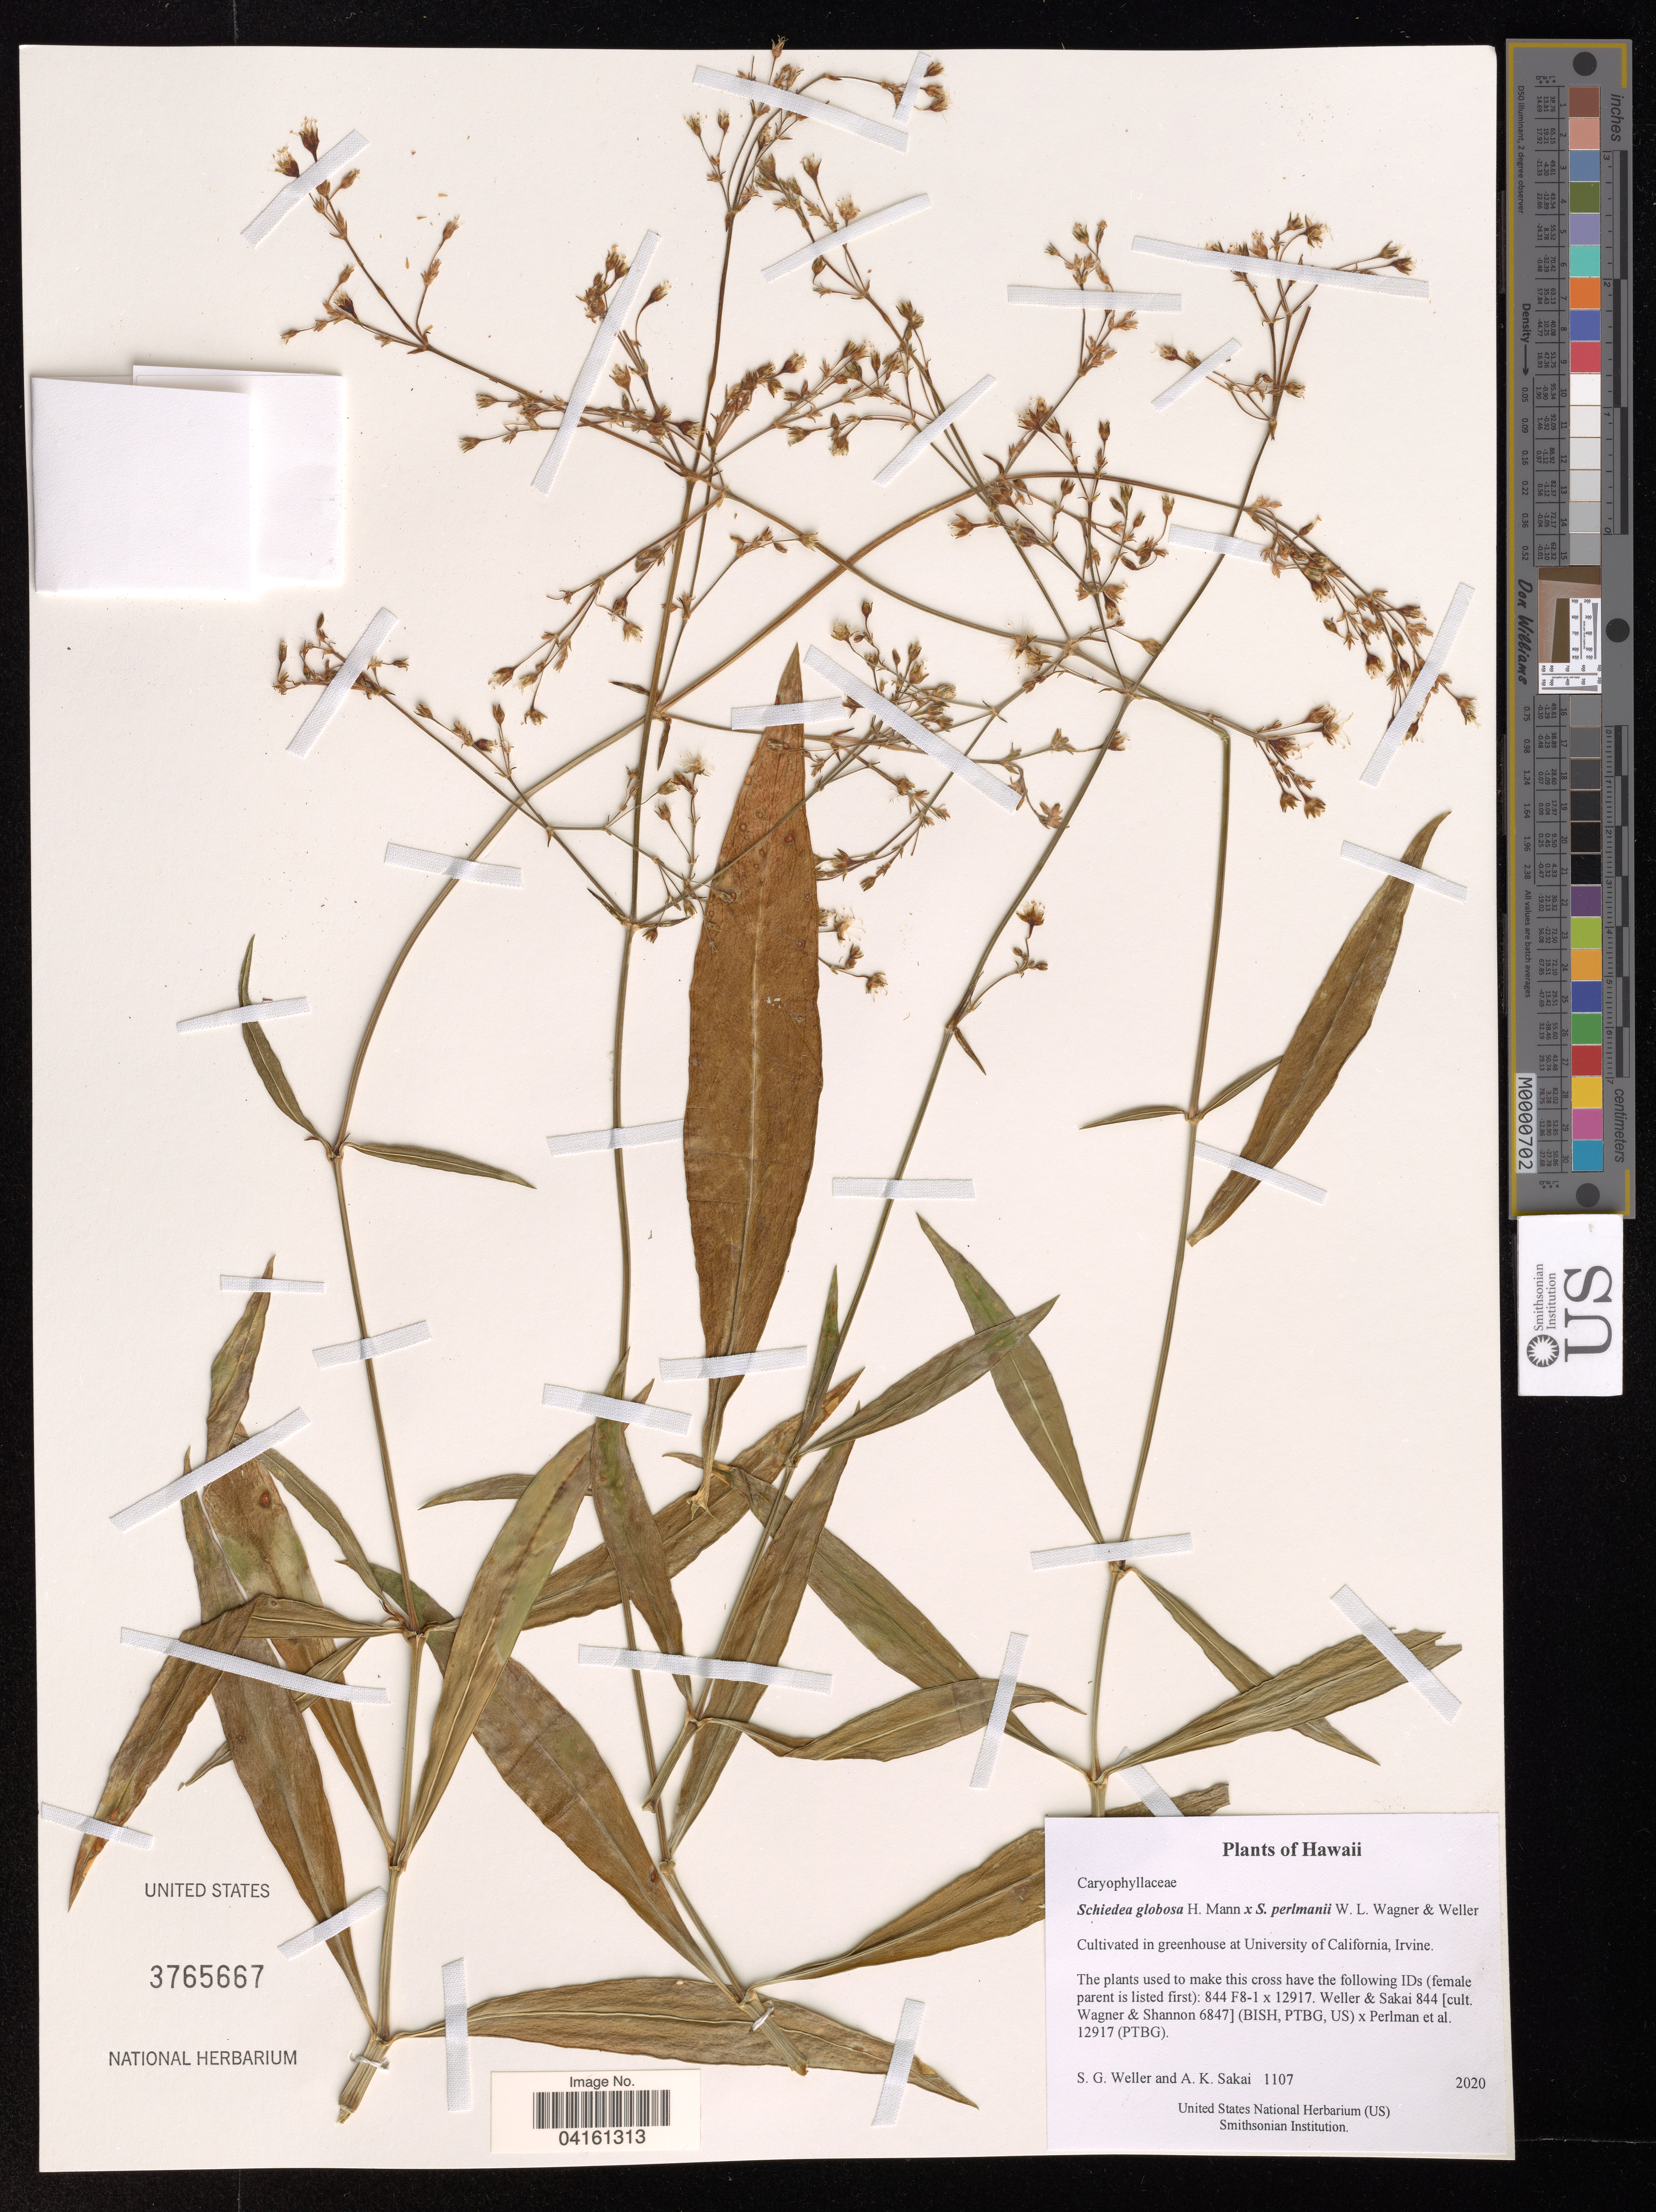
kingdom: Plantae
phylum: Tracheophyta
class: Magnoliopsida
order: Caryophyllales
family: Caryophyllaceae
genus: Schiedea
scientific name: Schiedea globosa x S. perlmanii W.L. Wagner & Weller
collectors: S. G. Weller & A. Sakai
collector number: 1107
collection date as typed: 2020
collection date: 2020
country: United States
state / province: California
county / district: Orange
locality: Cultivated in greenhouse at University of California, Irvine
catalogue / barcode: US 3765667